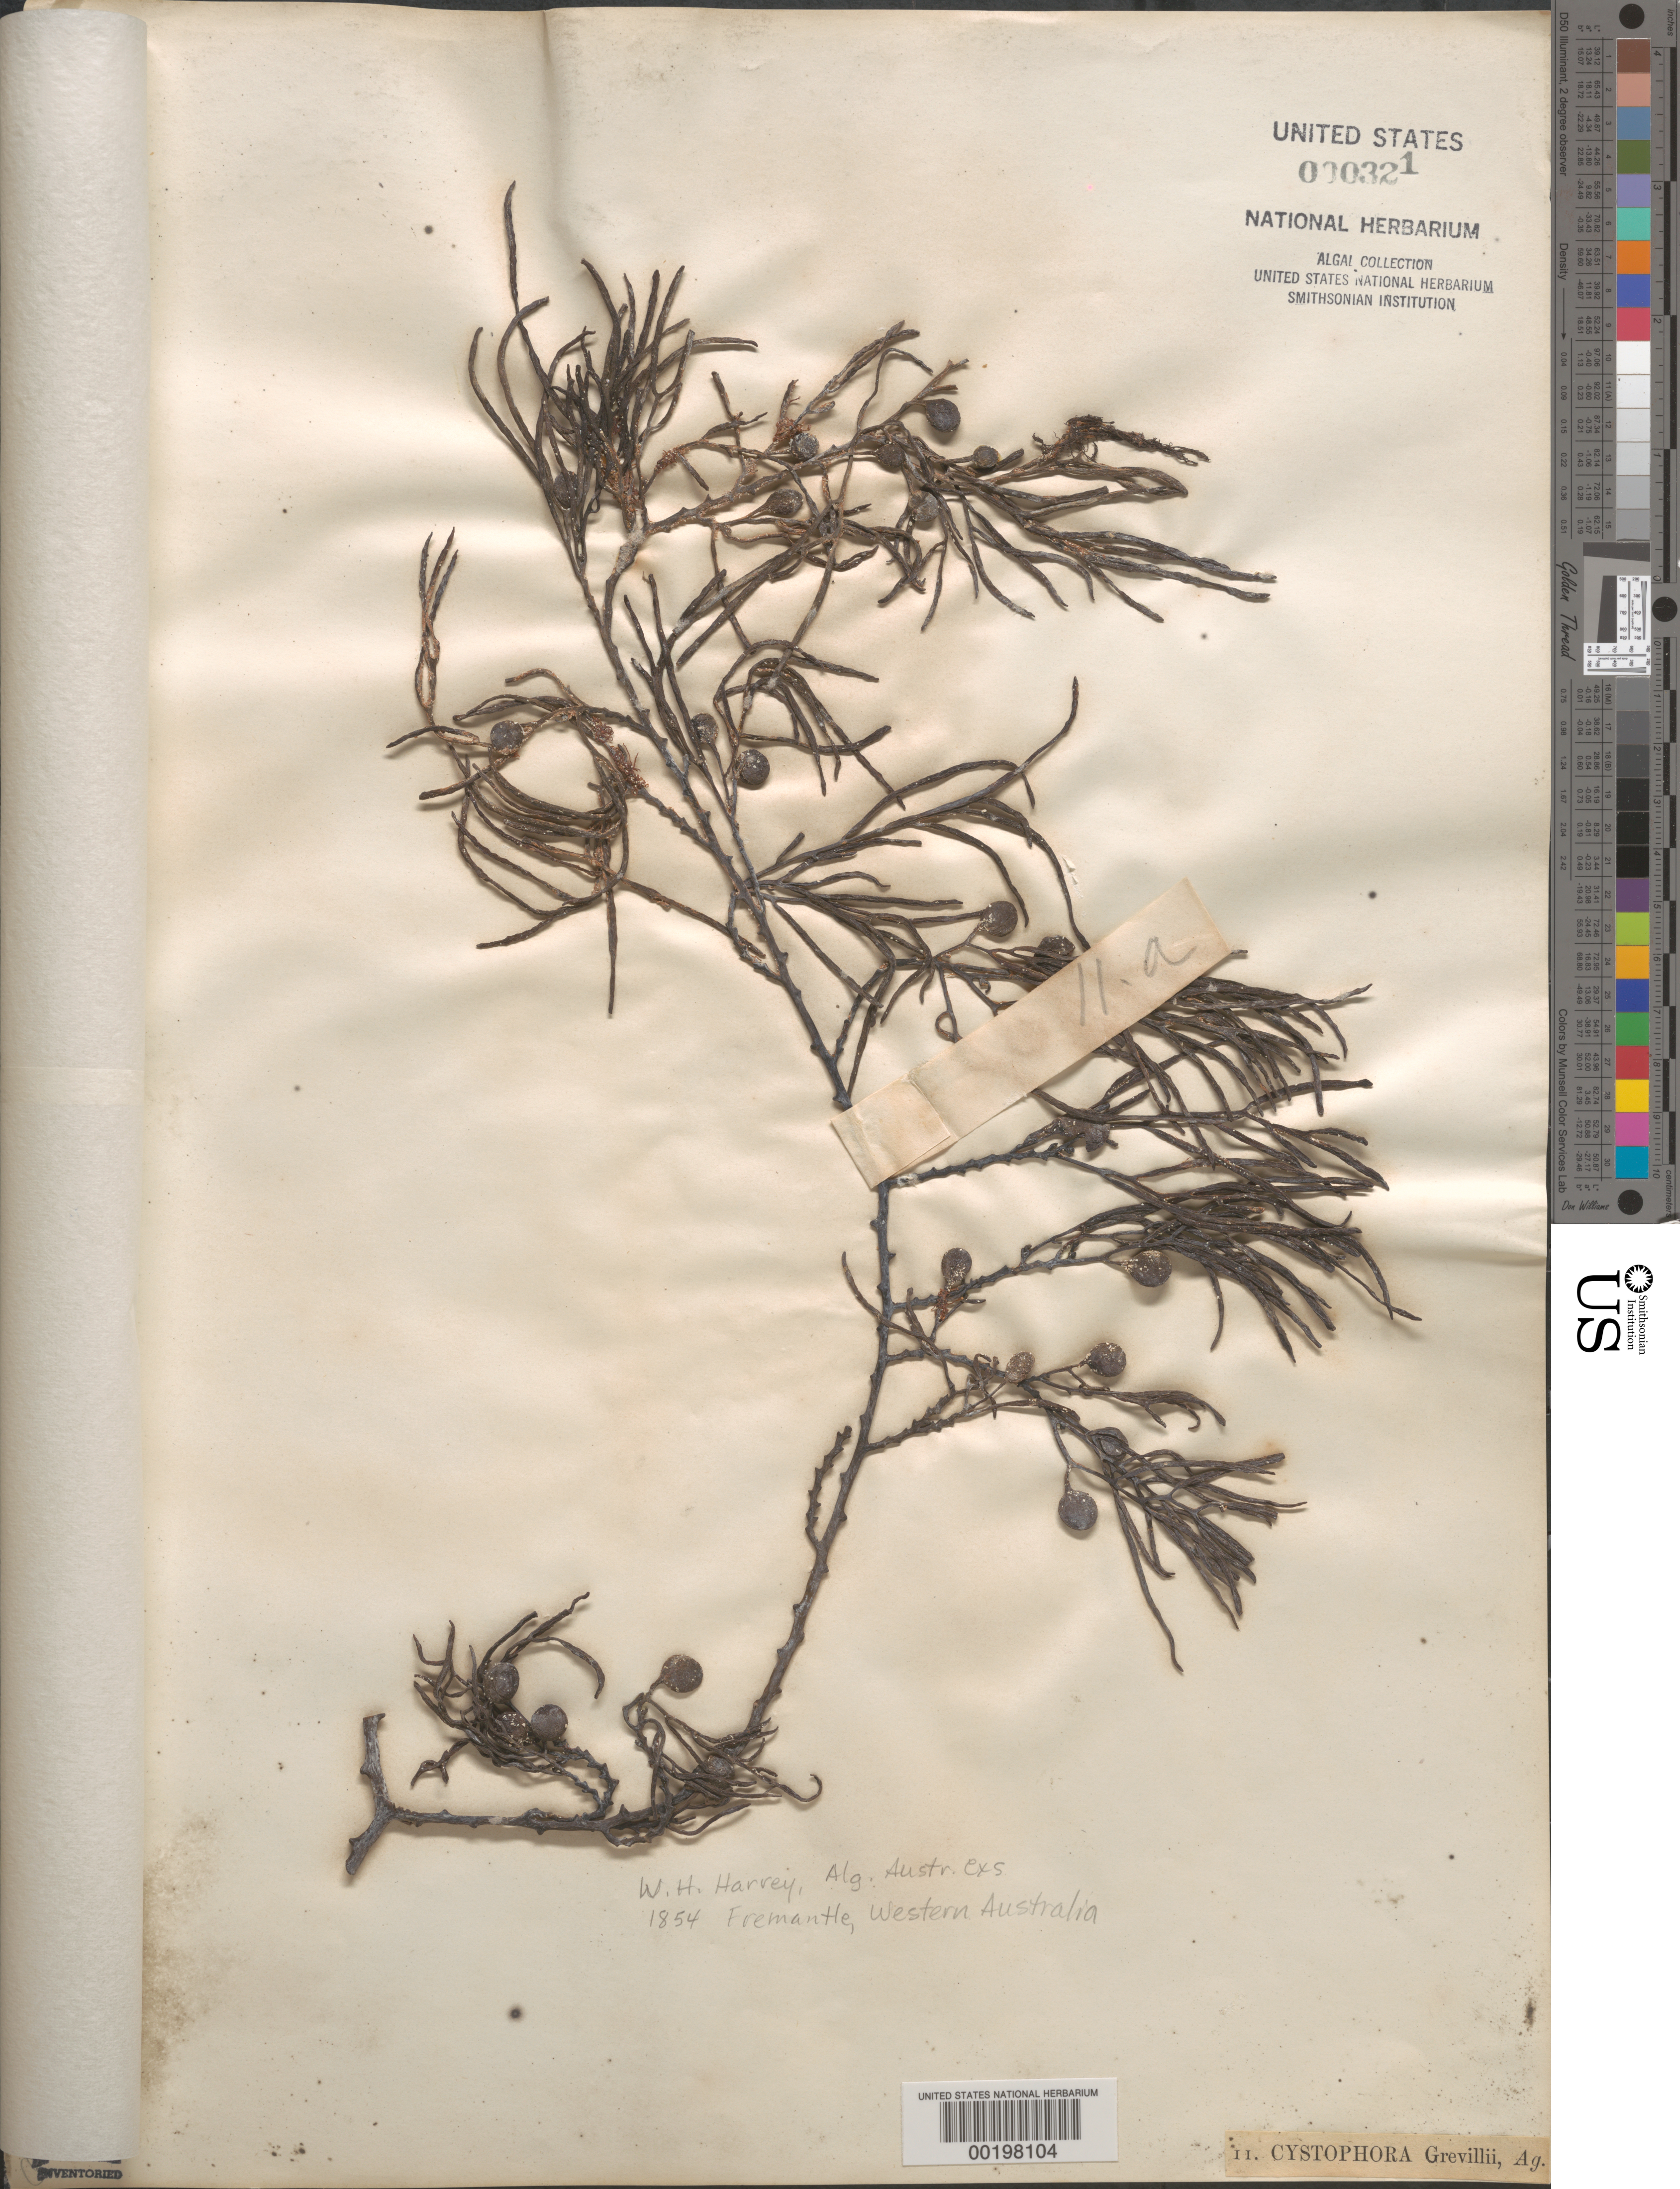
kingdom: Chromista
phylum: Ochrophyta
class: Phaeophyceae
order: Fucales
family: Sargassaceae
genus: Cystophora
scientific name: Cystophora grevillei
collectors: W. Harvey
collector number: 11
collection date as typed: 1854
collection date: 1854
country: Australia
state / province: Western Australia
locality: Fremantle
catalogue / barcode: US 321